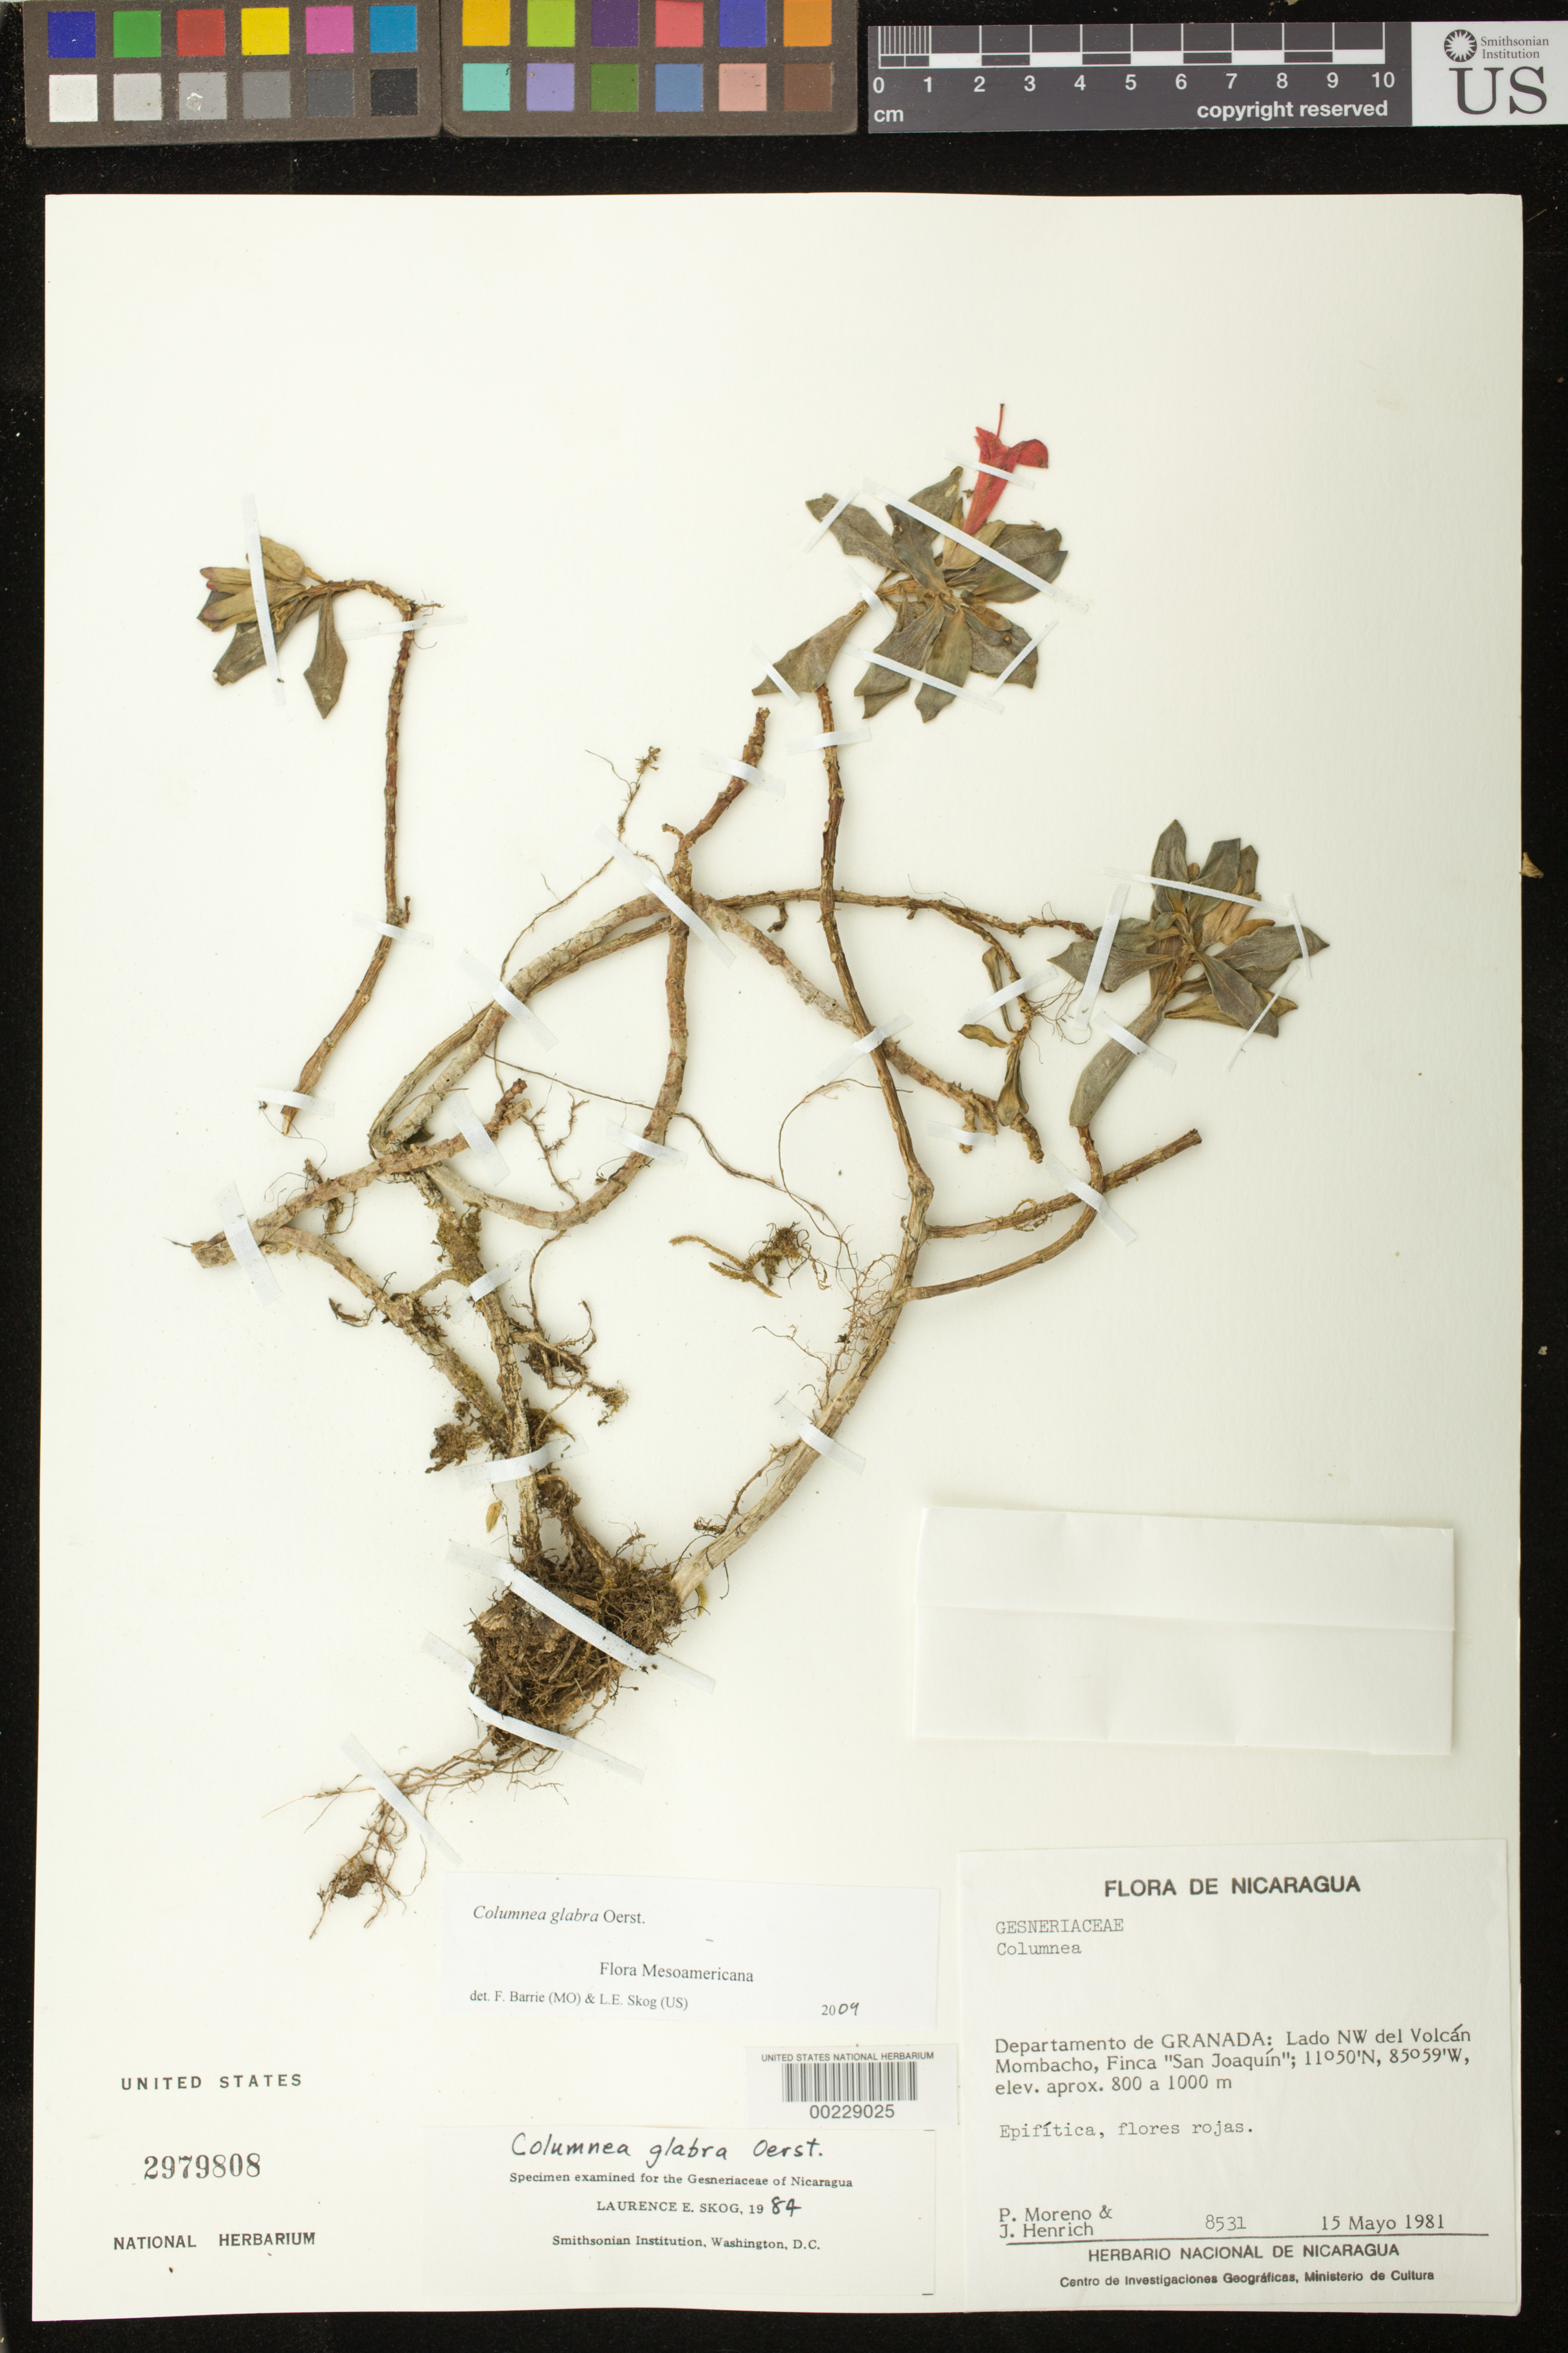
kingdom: Plantae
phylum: Tracheophyta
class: Magnoliopsida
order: Lamiales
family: Gesneriaceae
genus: Columnea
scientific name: Columnea glabra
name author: Oerst.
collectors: P. Moreno & J. E. Henrich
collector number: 8531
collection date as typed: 15 May 1981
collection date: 1981-05-15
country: Nicaragua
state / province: Granada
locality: Side NW of Volcan Mombacho, Finca "San Joaquin"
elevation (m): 800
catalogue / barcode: US 2979808